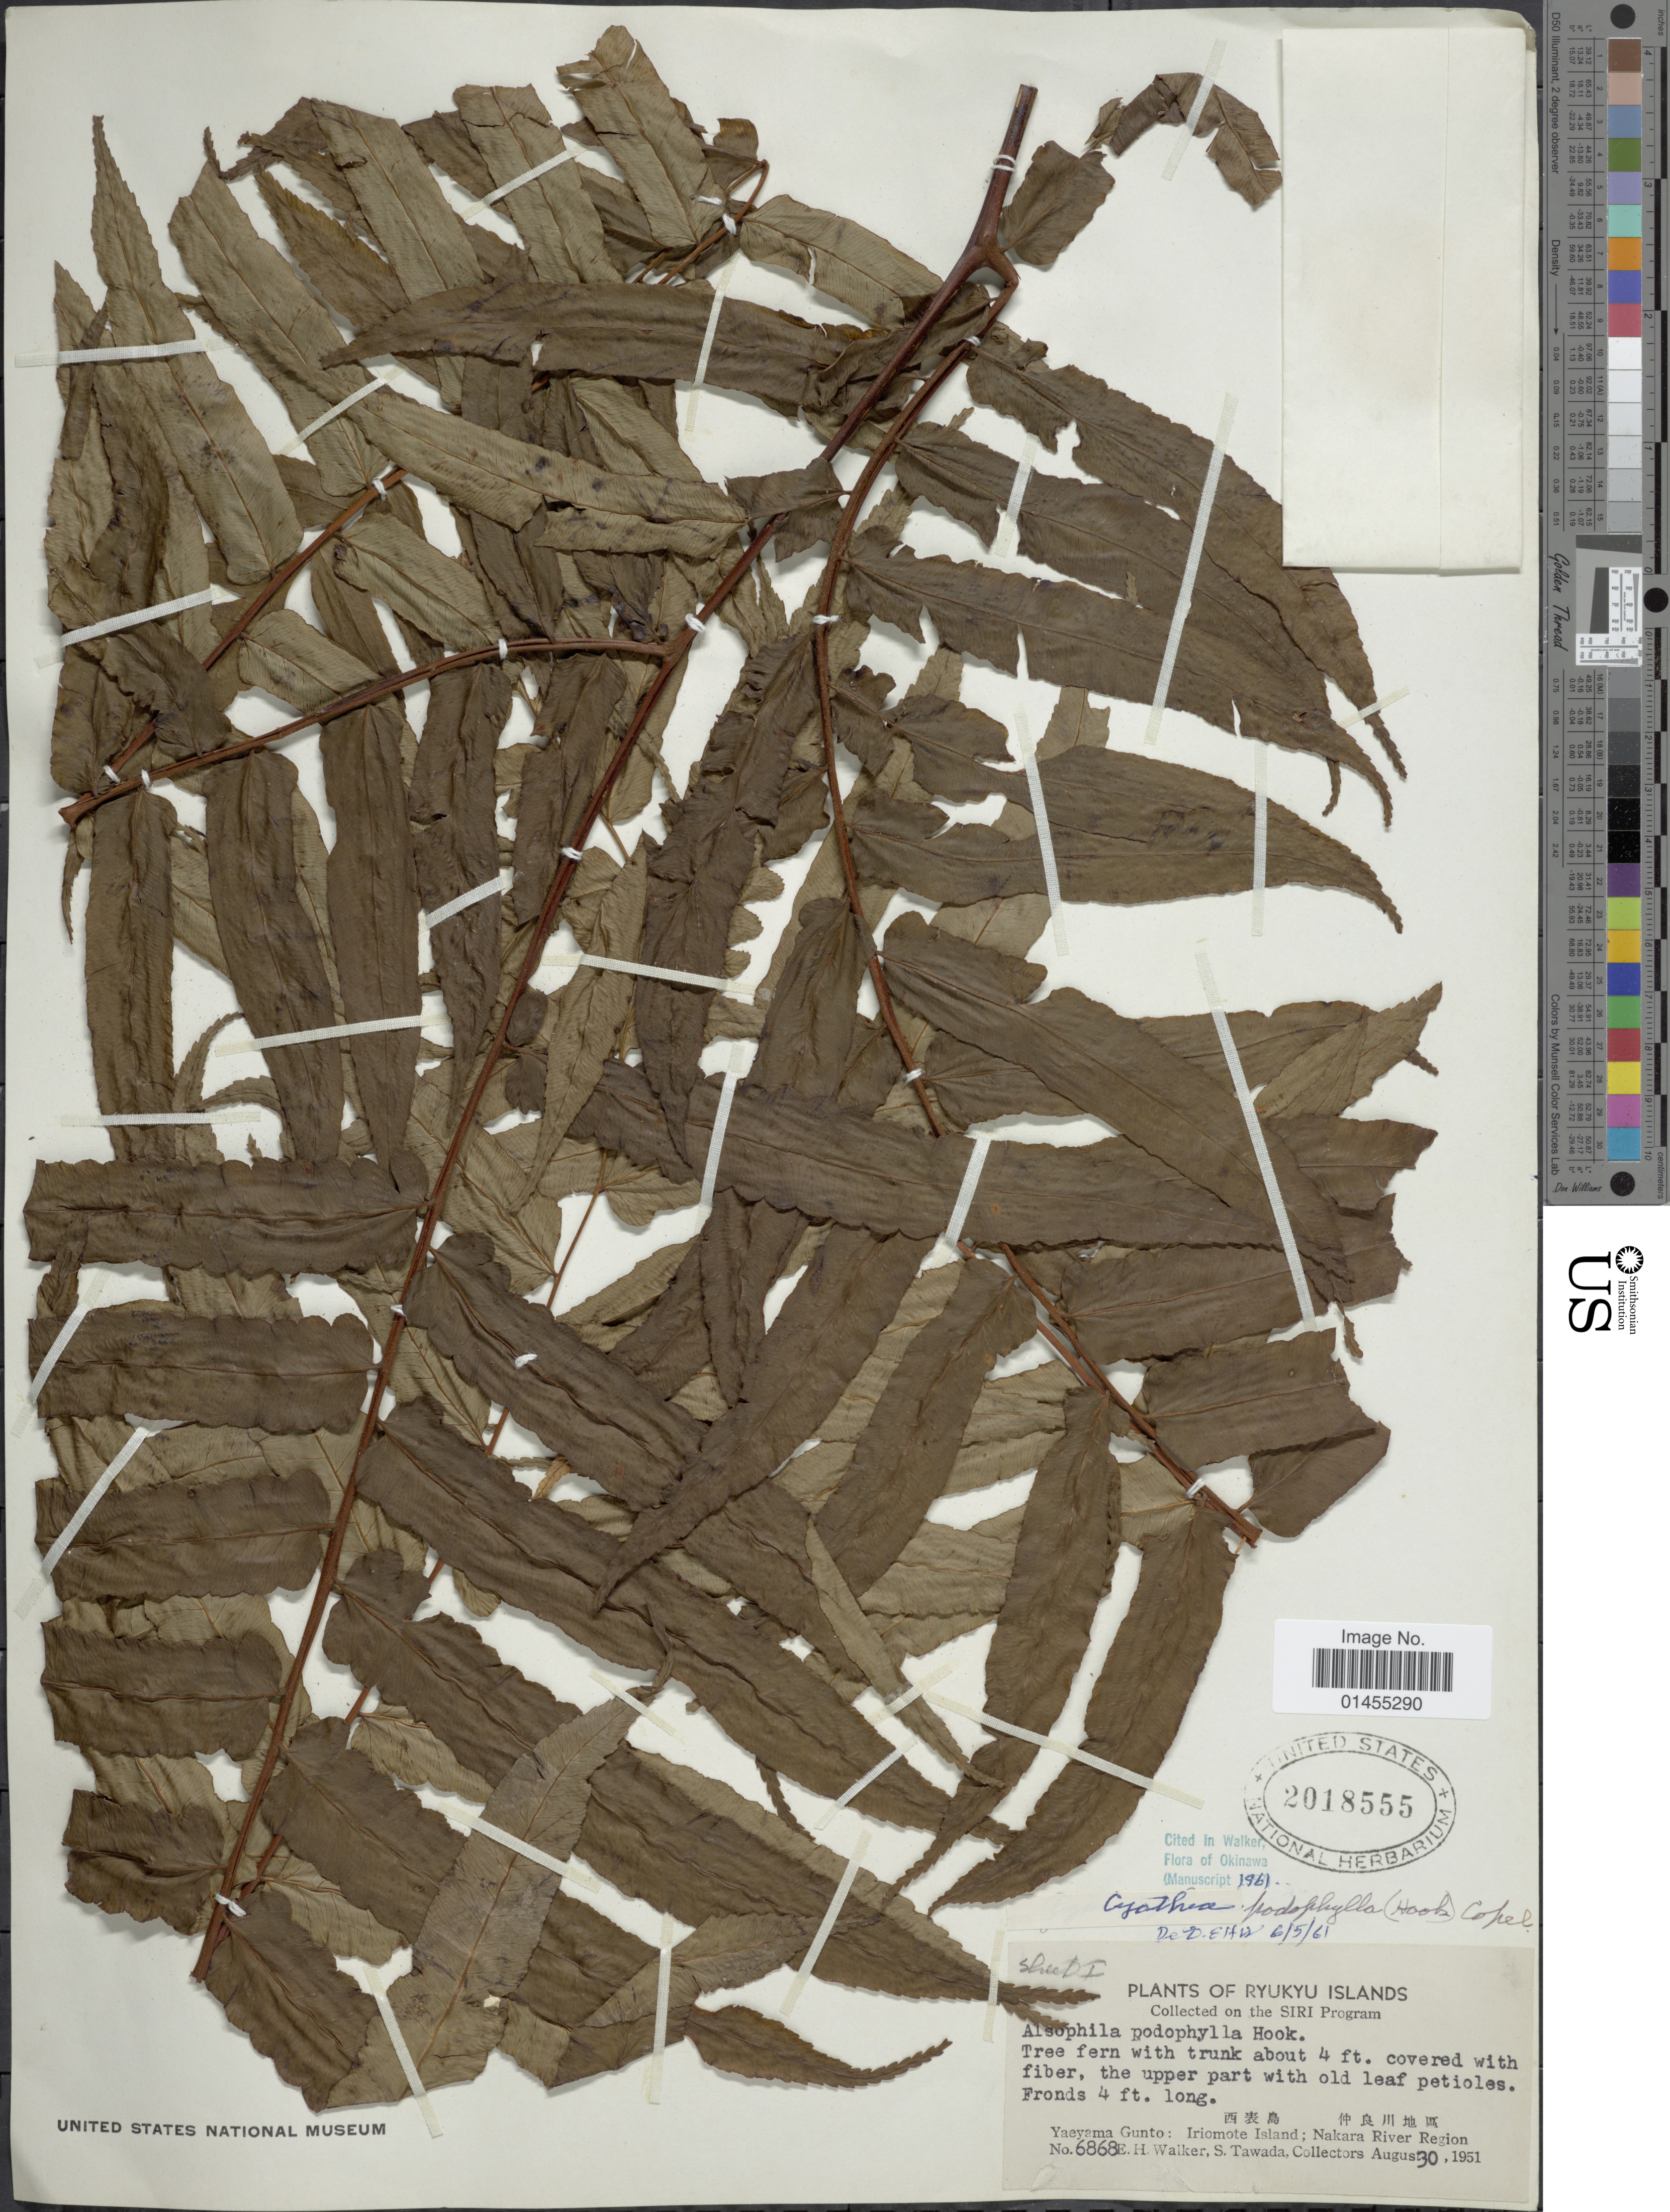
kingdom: Plantae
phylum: Tracheophyta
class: Polypodiopsida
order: Cyatheales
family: Cyatheaceae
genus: Alsophila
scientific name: Alsophila podophylla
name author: Hook.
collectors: E. H. Walker & S. Tawada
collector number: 6868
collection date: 1951-08-30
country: Japan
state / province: Okinawa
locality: Ryukyu Islands, Yaeyama Gunto: Iriomte Island: Nakara River Region.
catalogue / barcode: US 2018555